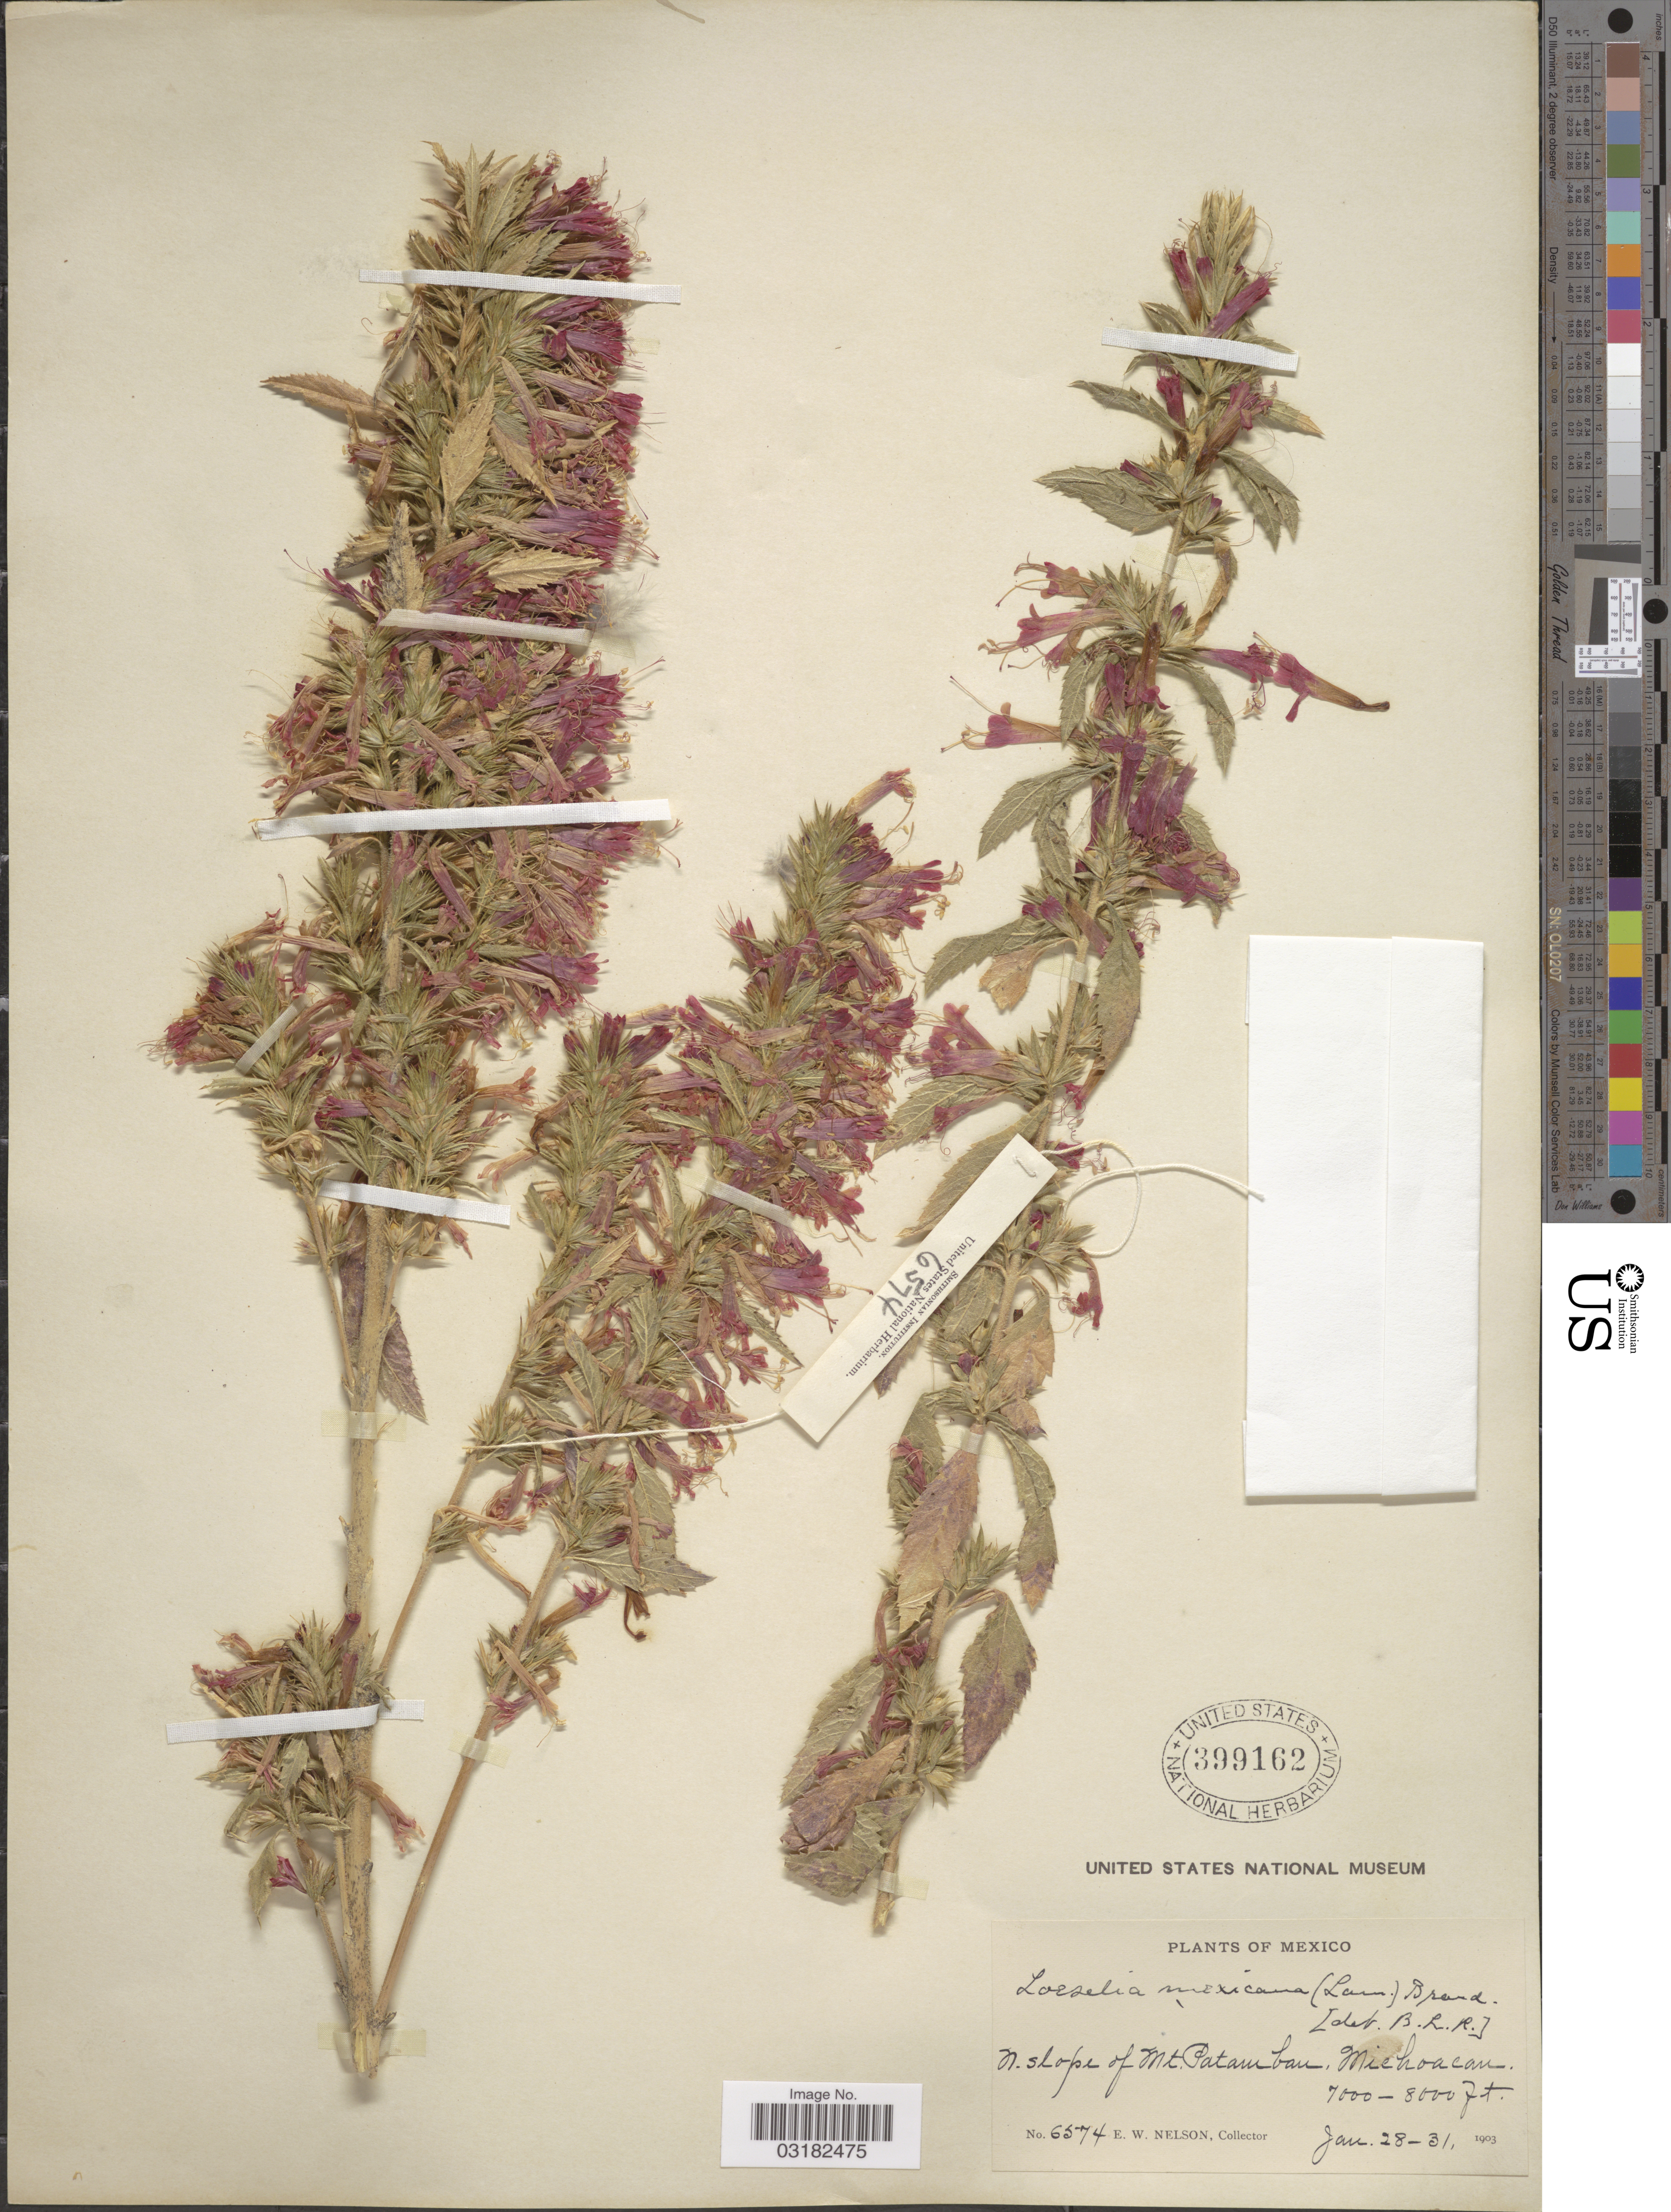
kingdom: Plantae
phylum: Tracheophyta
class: Magnoliopsida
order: Ericales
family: Polemoniaceae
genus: Loeselia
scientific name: Loeselia mexicana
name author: (Lam.) Brand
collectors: E. W. Nelson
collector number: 6574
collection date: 1903-01-28/1903-01-31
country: Mexico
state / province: Michoacán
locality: N. slope of Mt. Patamban.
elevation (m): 2134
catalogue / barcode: US 399162